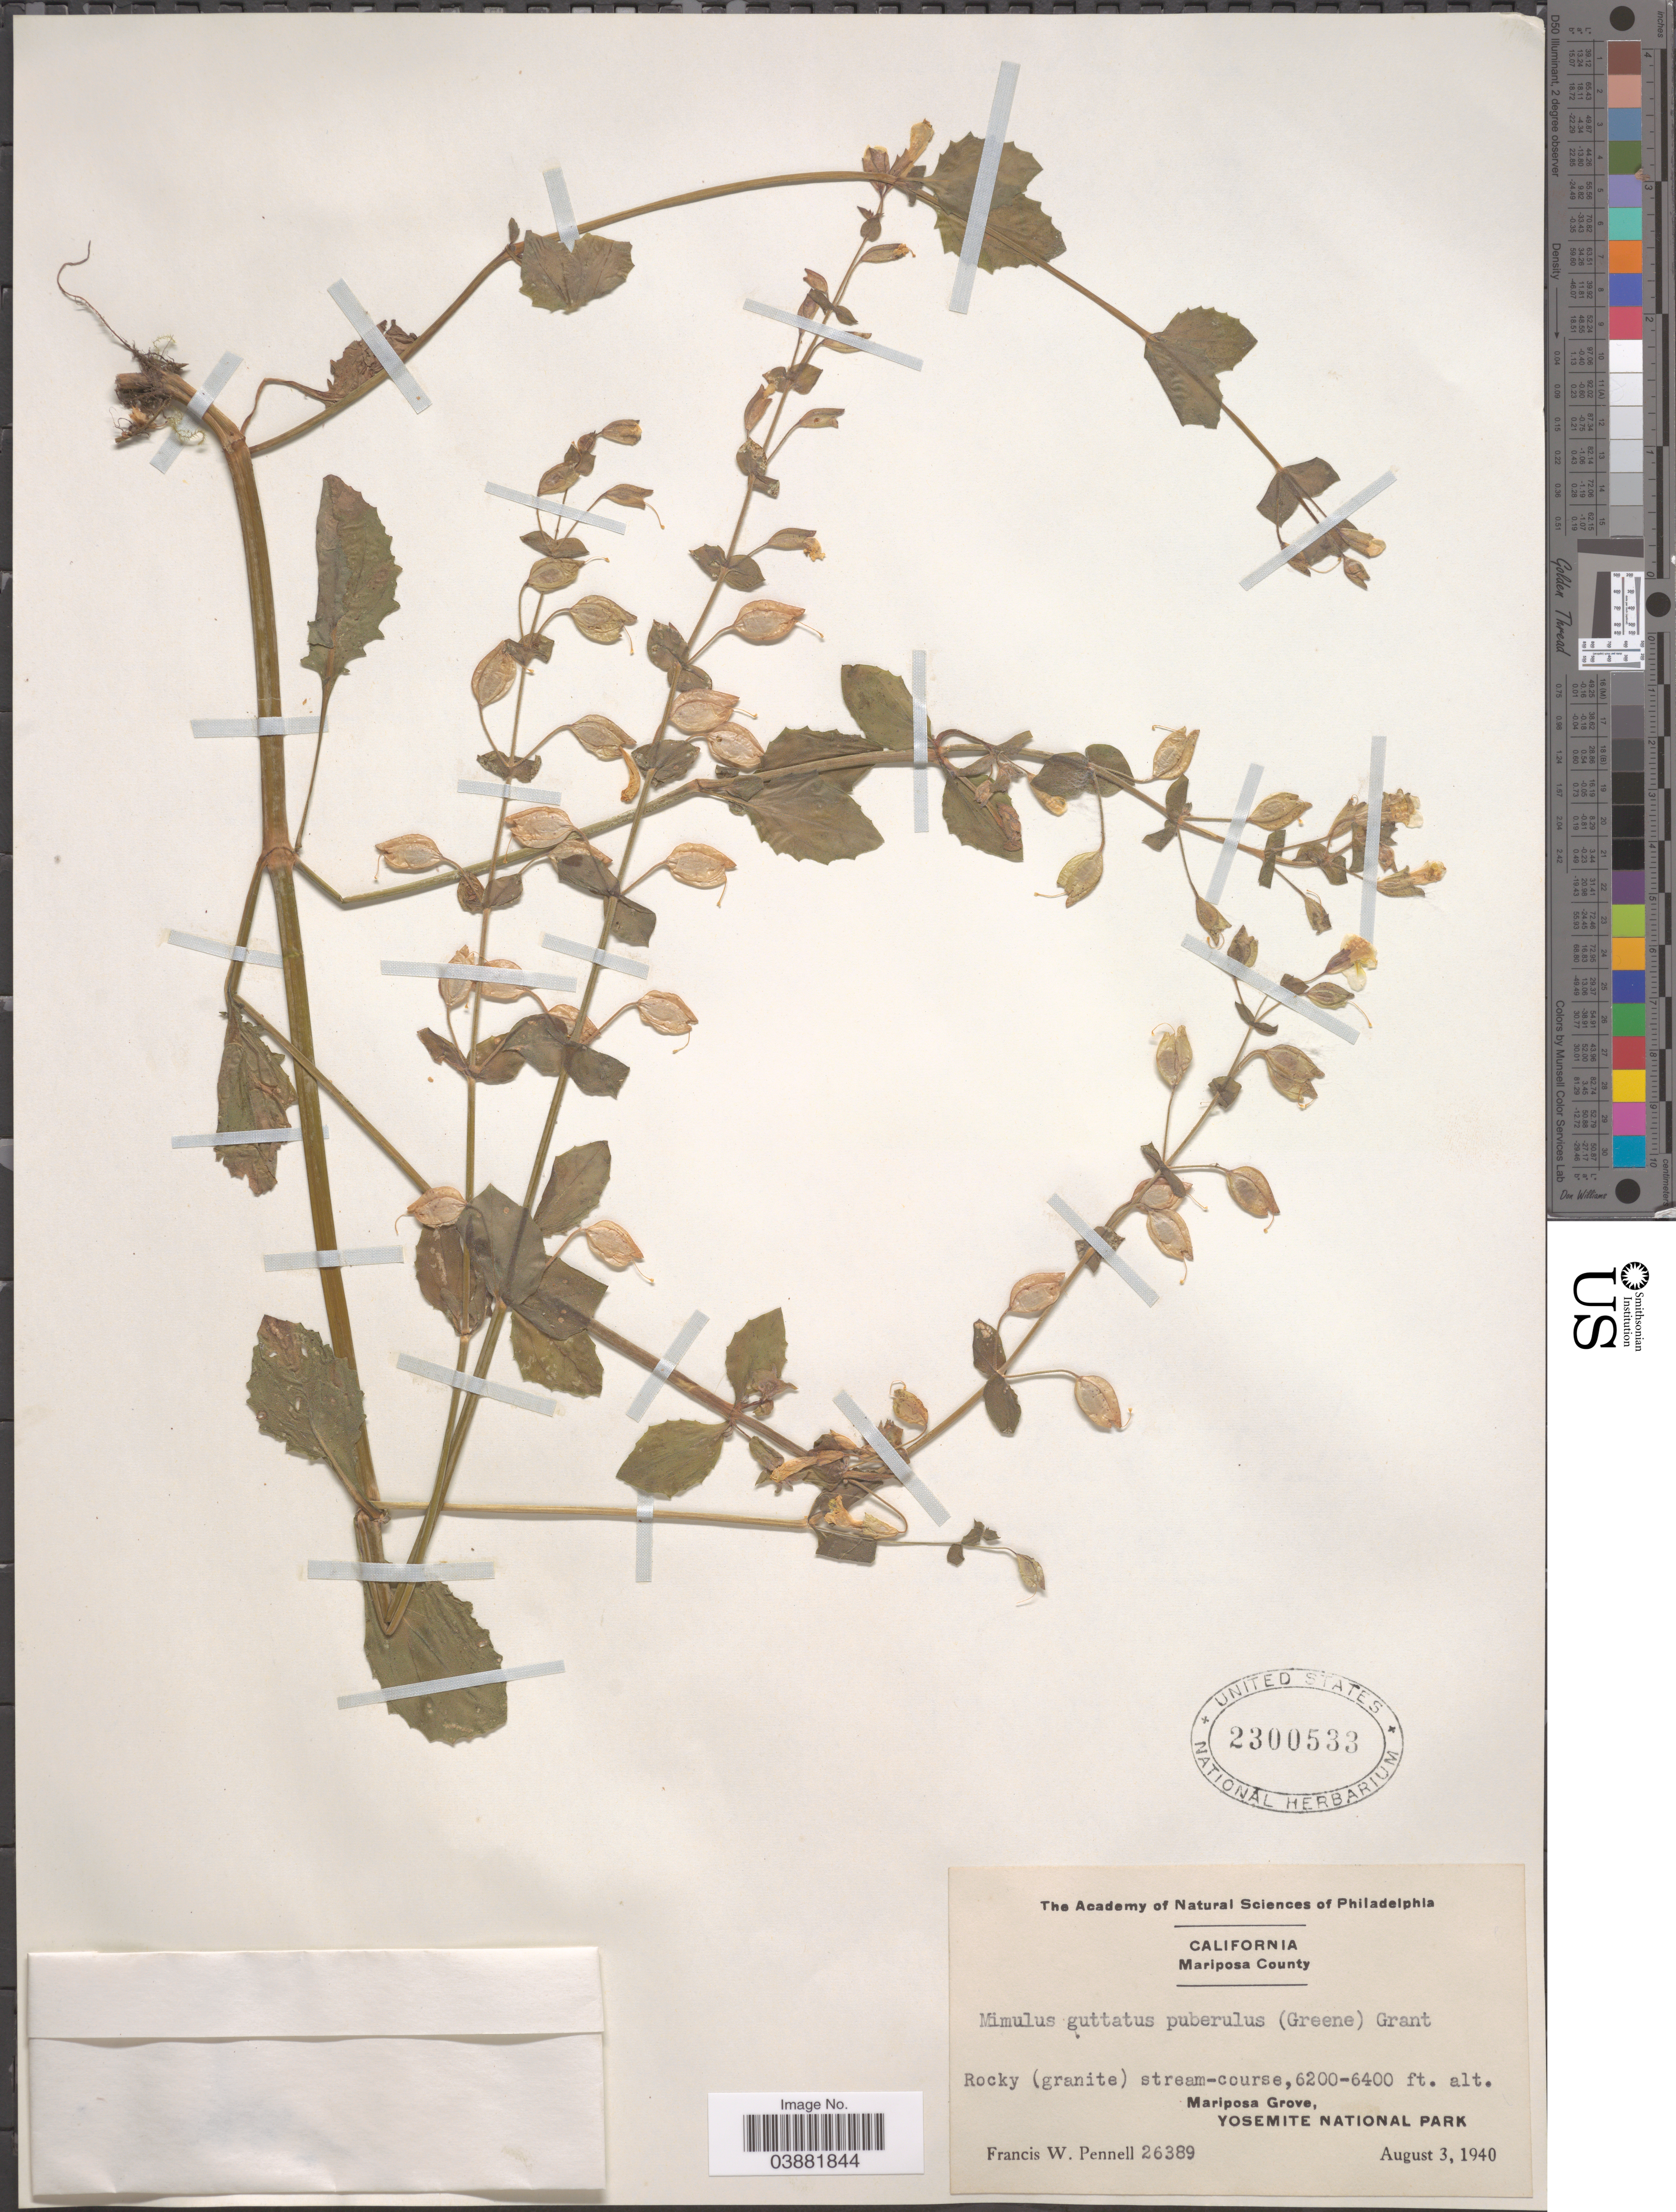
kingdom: Plantae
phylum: Tracheophyta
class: Magnoliopsida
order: Lamiales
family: Phrymaceae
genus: Mimulus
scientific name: Mimulus guttatus var. puberulus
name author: (Greene) A.L. Grant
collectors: F. W. Pennell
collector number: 26389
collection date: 1940-08-03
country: United States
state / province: California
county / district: Mariposa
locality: Mariposa County. Mariposa Grove, Yosemite National Park.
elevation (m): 1890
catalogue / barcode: US 2300533